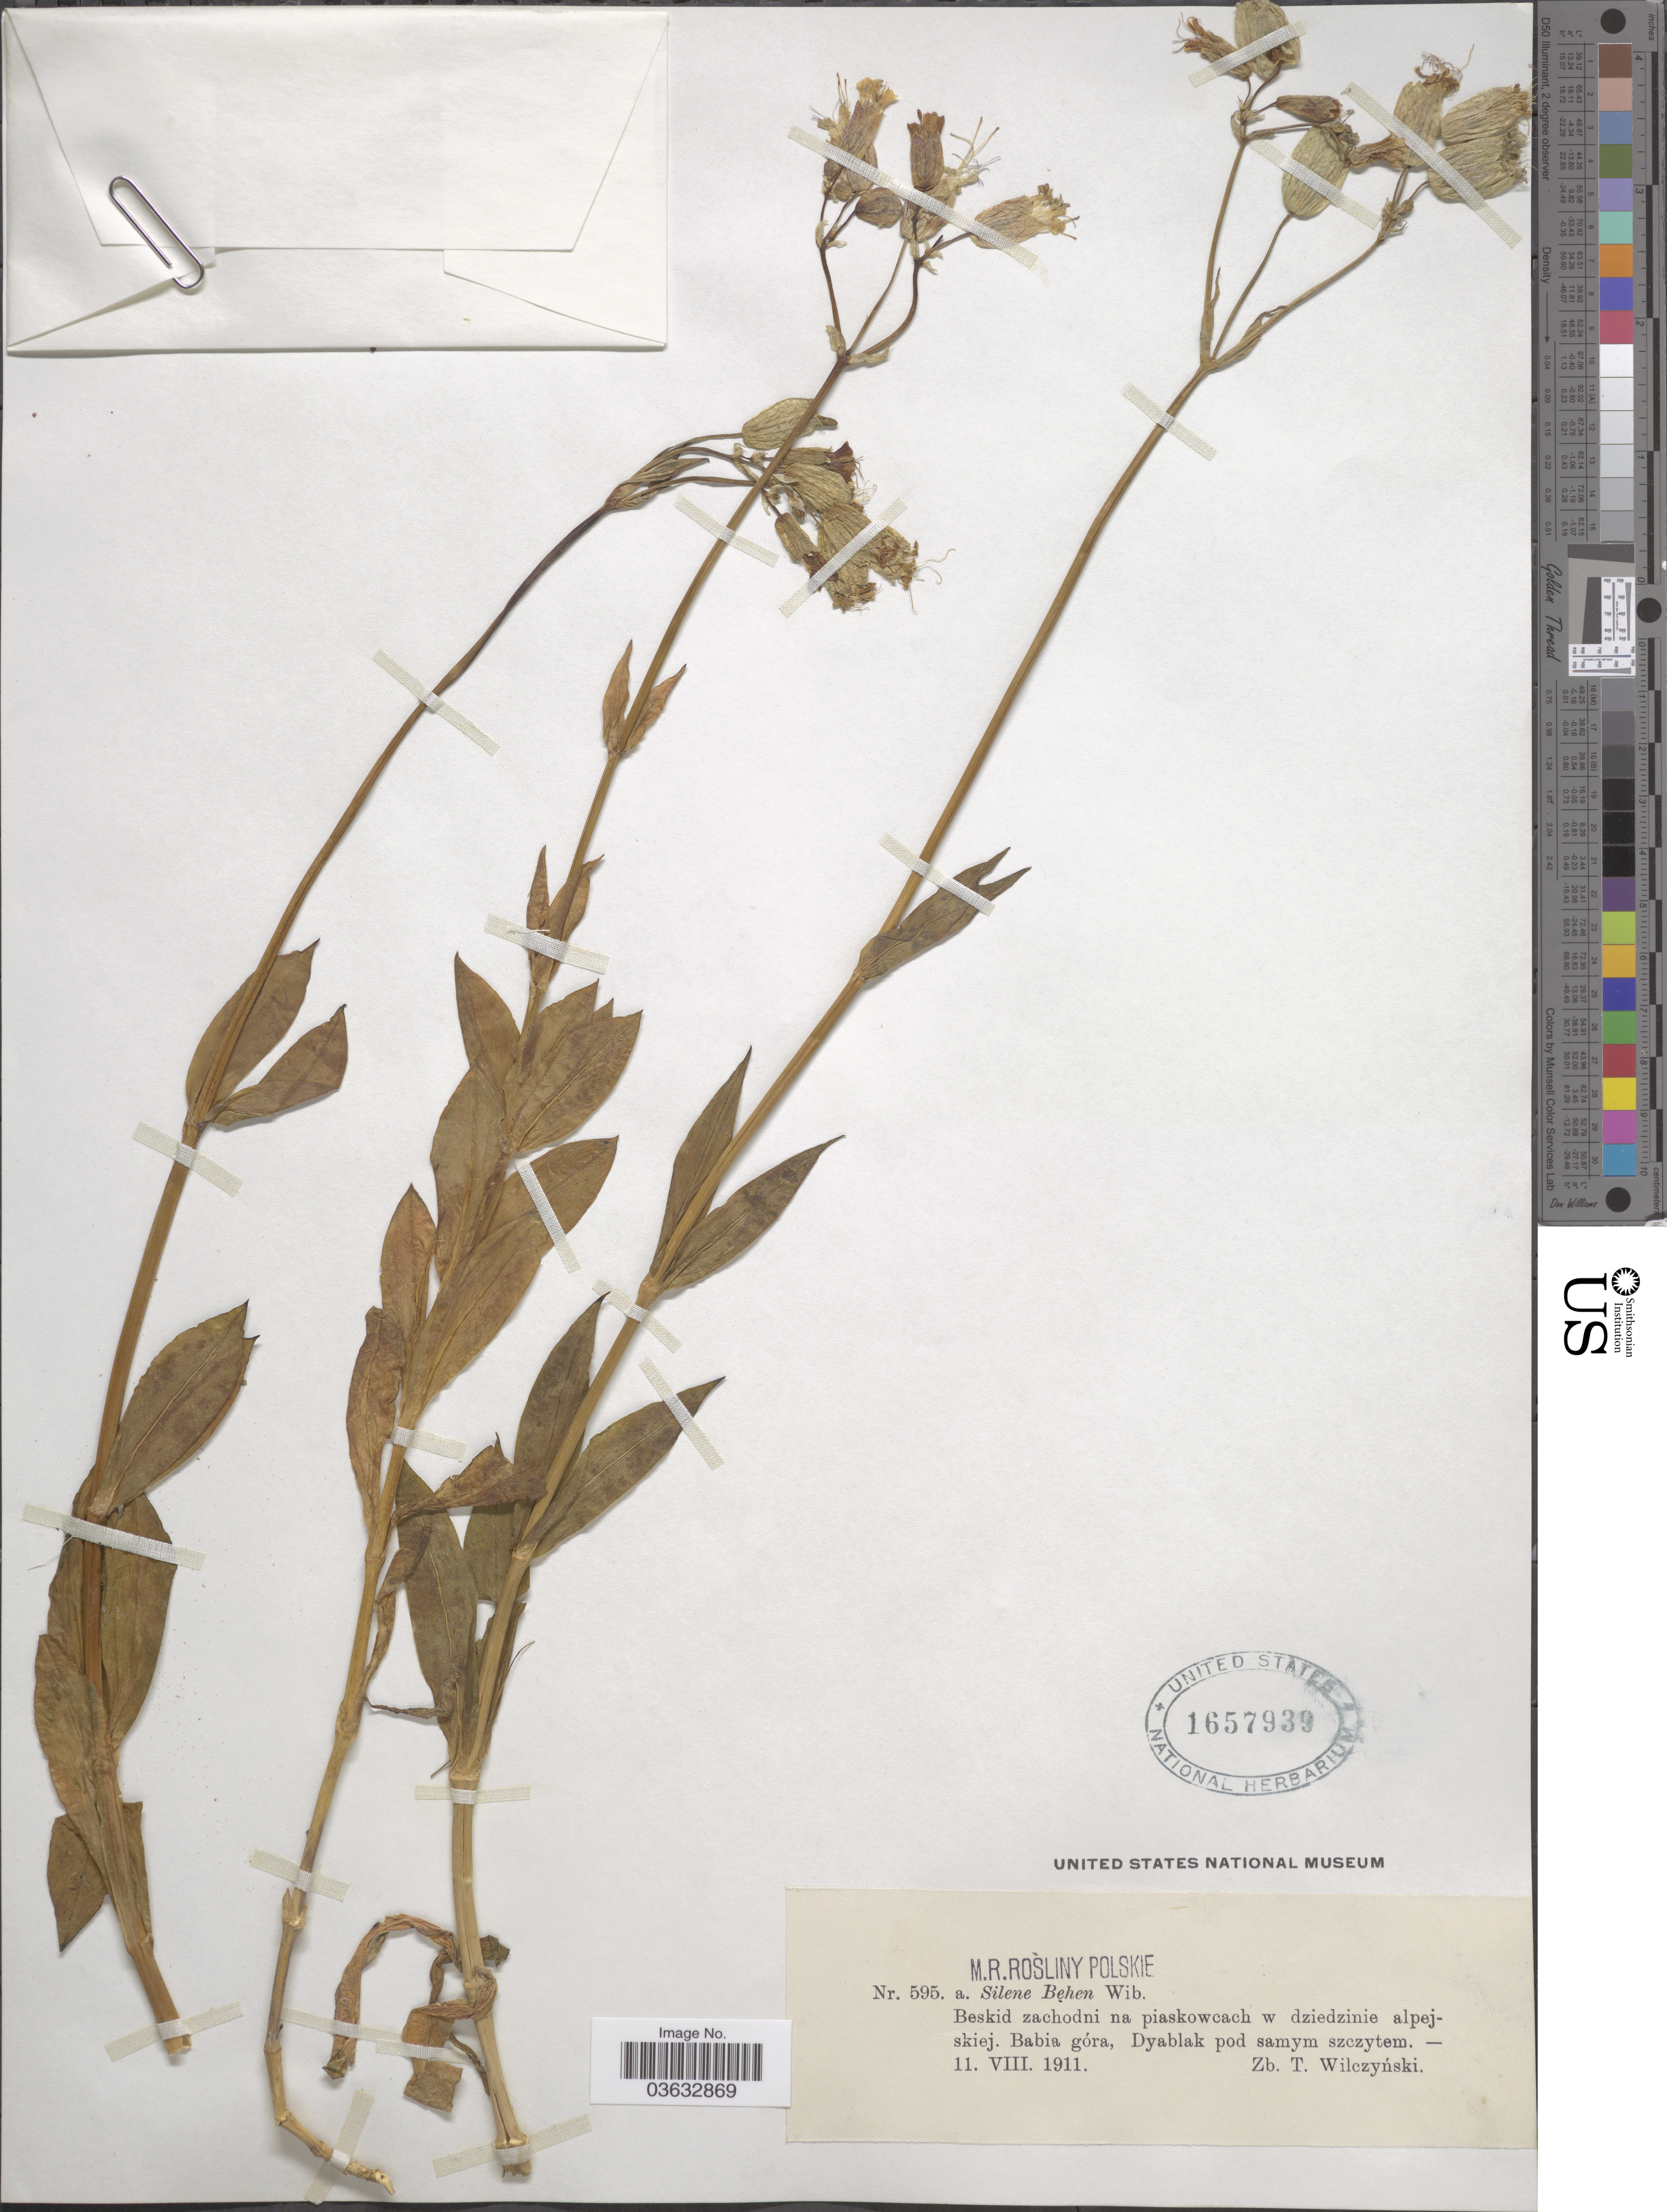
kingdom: Plantae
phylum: Tracheophyta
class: Magnoliopsida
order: Caryophyllales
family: Caryophyllaceae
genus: Silene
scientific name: Silene behen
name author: L.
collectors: Z. Wilczynski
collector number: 595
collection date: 1911-08-11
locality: Beskid zachodni na piaskowcach w dziedzinie alpejskiej. Babia góra, Dyablak pod samym szczytem.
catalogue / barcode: US 1657939